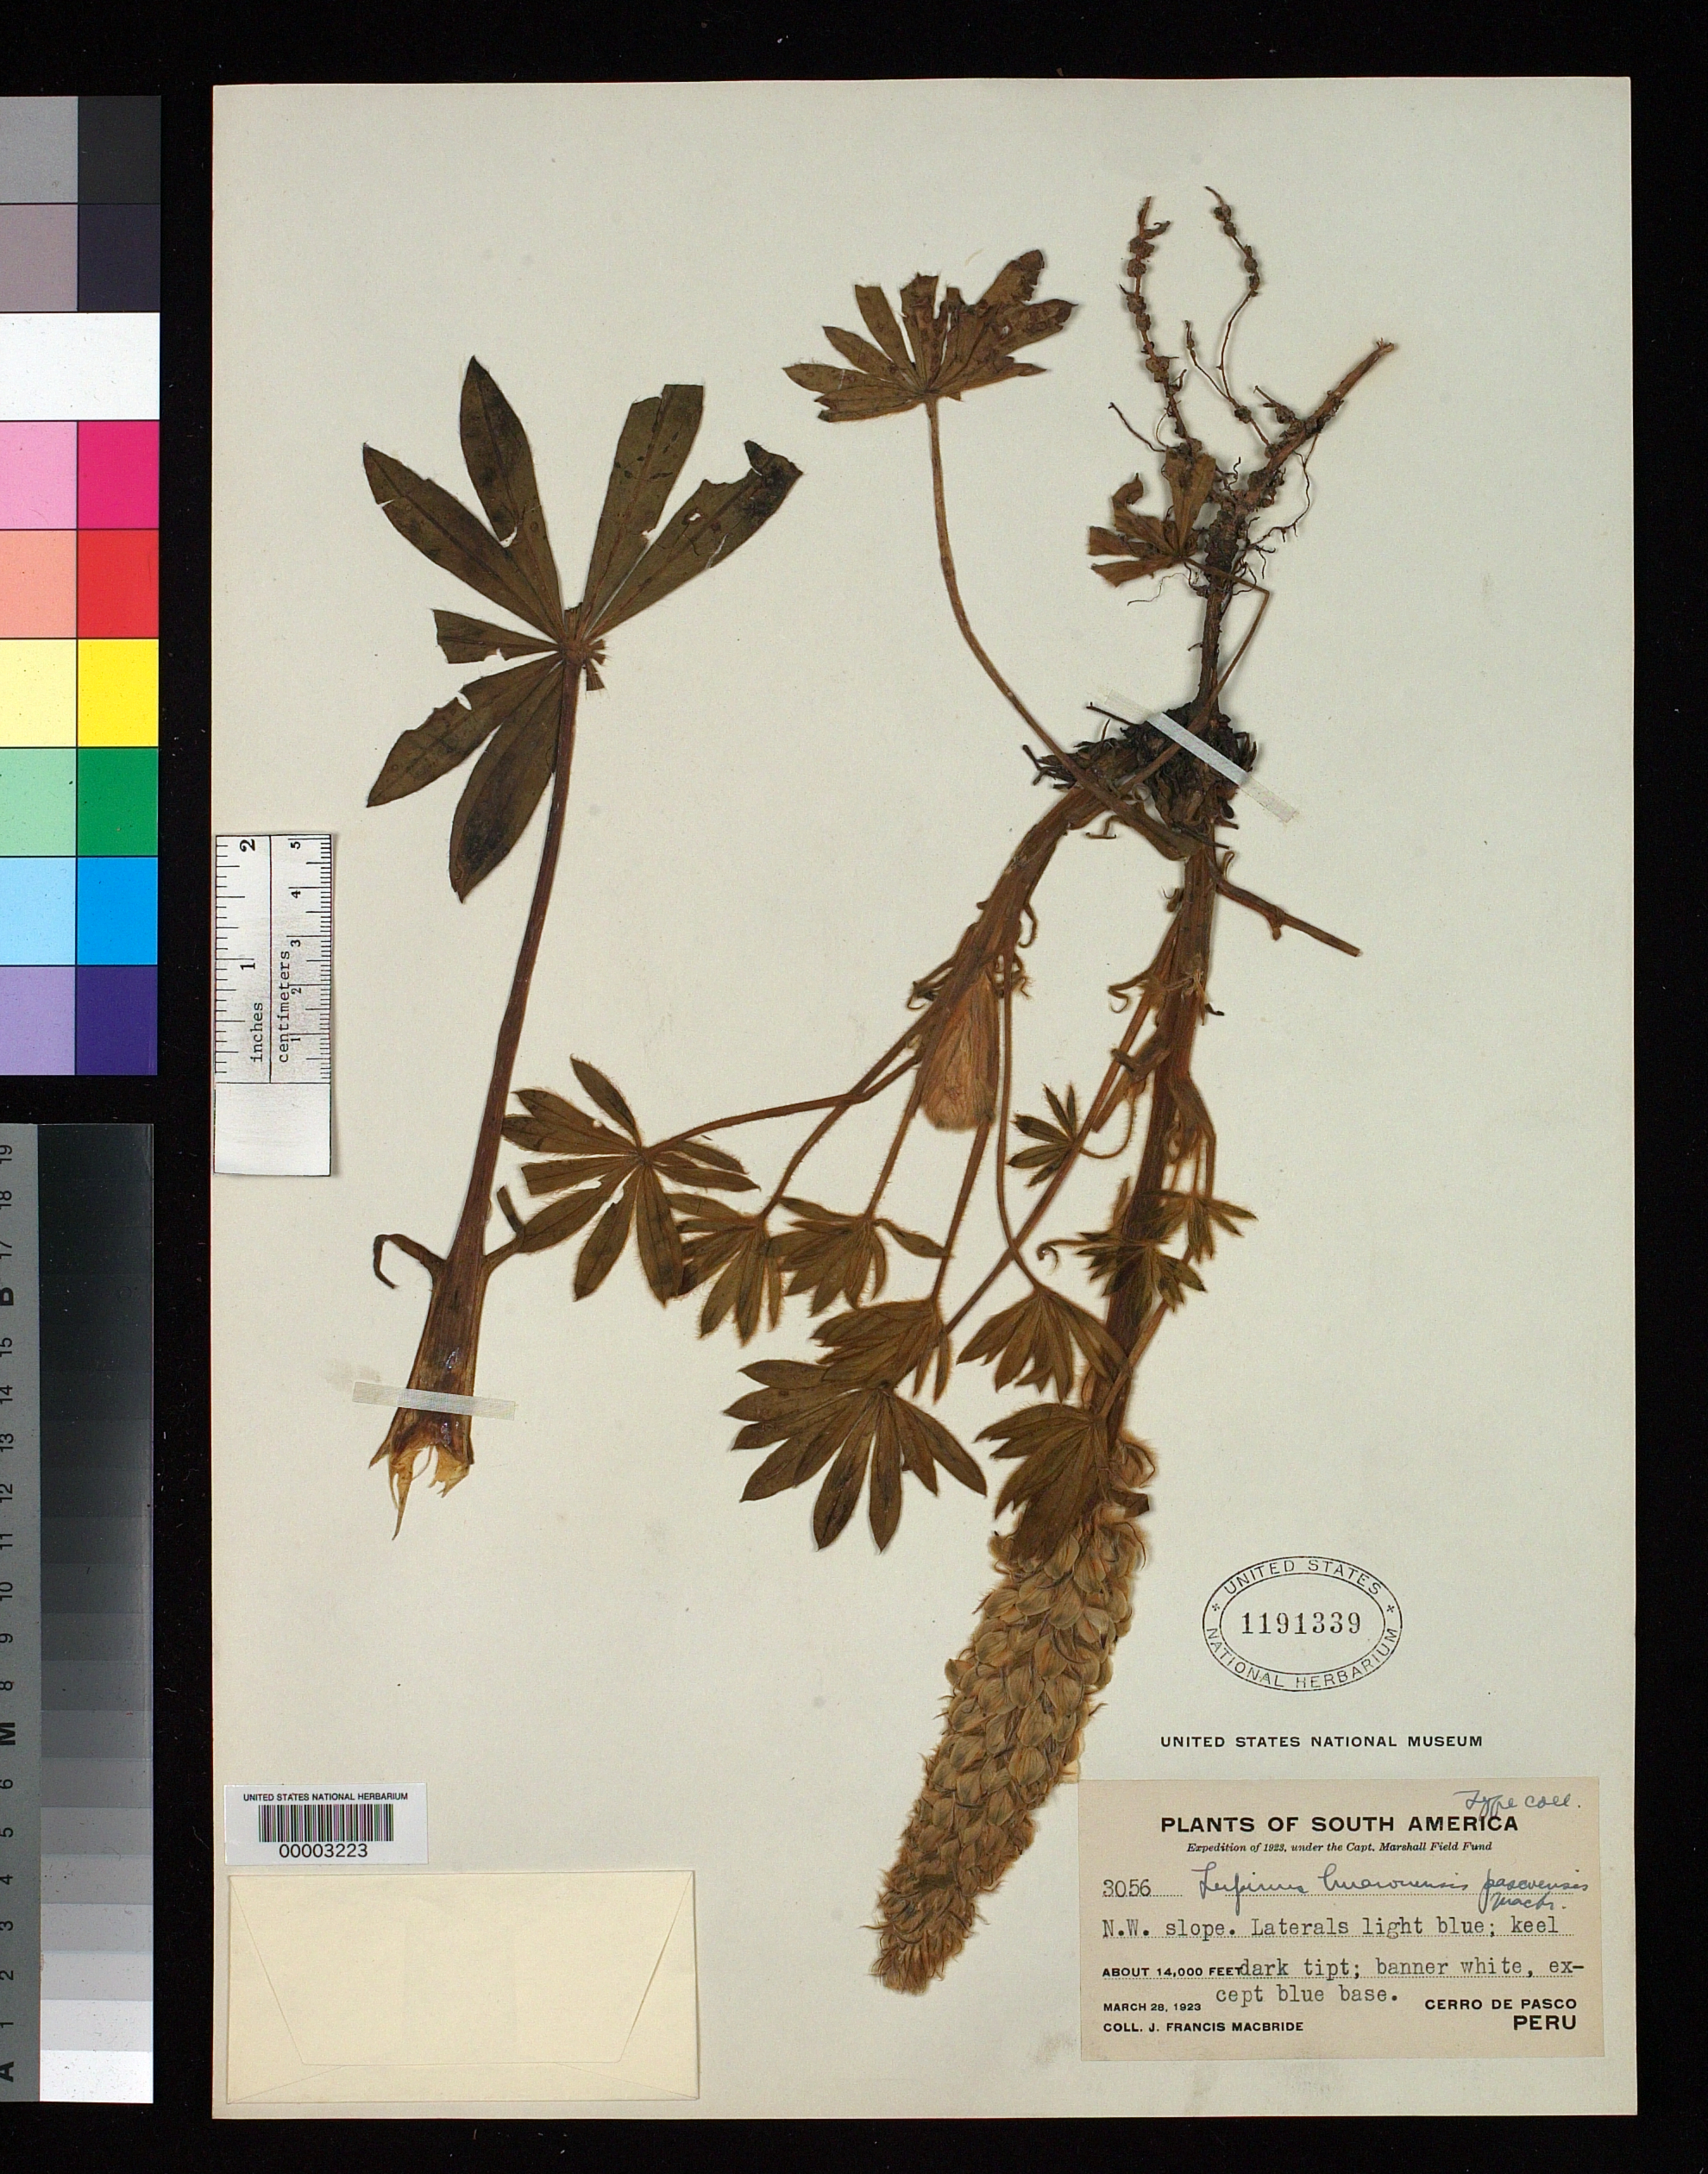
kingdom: Plantae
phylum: Tracheophyta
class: Magnoliopsida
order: Fabales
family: Fabaceae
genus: Lupinus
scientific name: Lupinus huaronensis var. pascoensis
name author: J.F. Macbr.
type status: Isotype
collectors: J. F. Macbride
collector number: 3056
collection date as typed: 28 Mar 1923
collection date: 1923-03-28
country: Peru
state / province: Pasco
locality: Cerro de Pasco.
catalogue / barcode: US 1191339